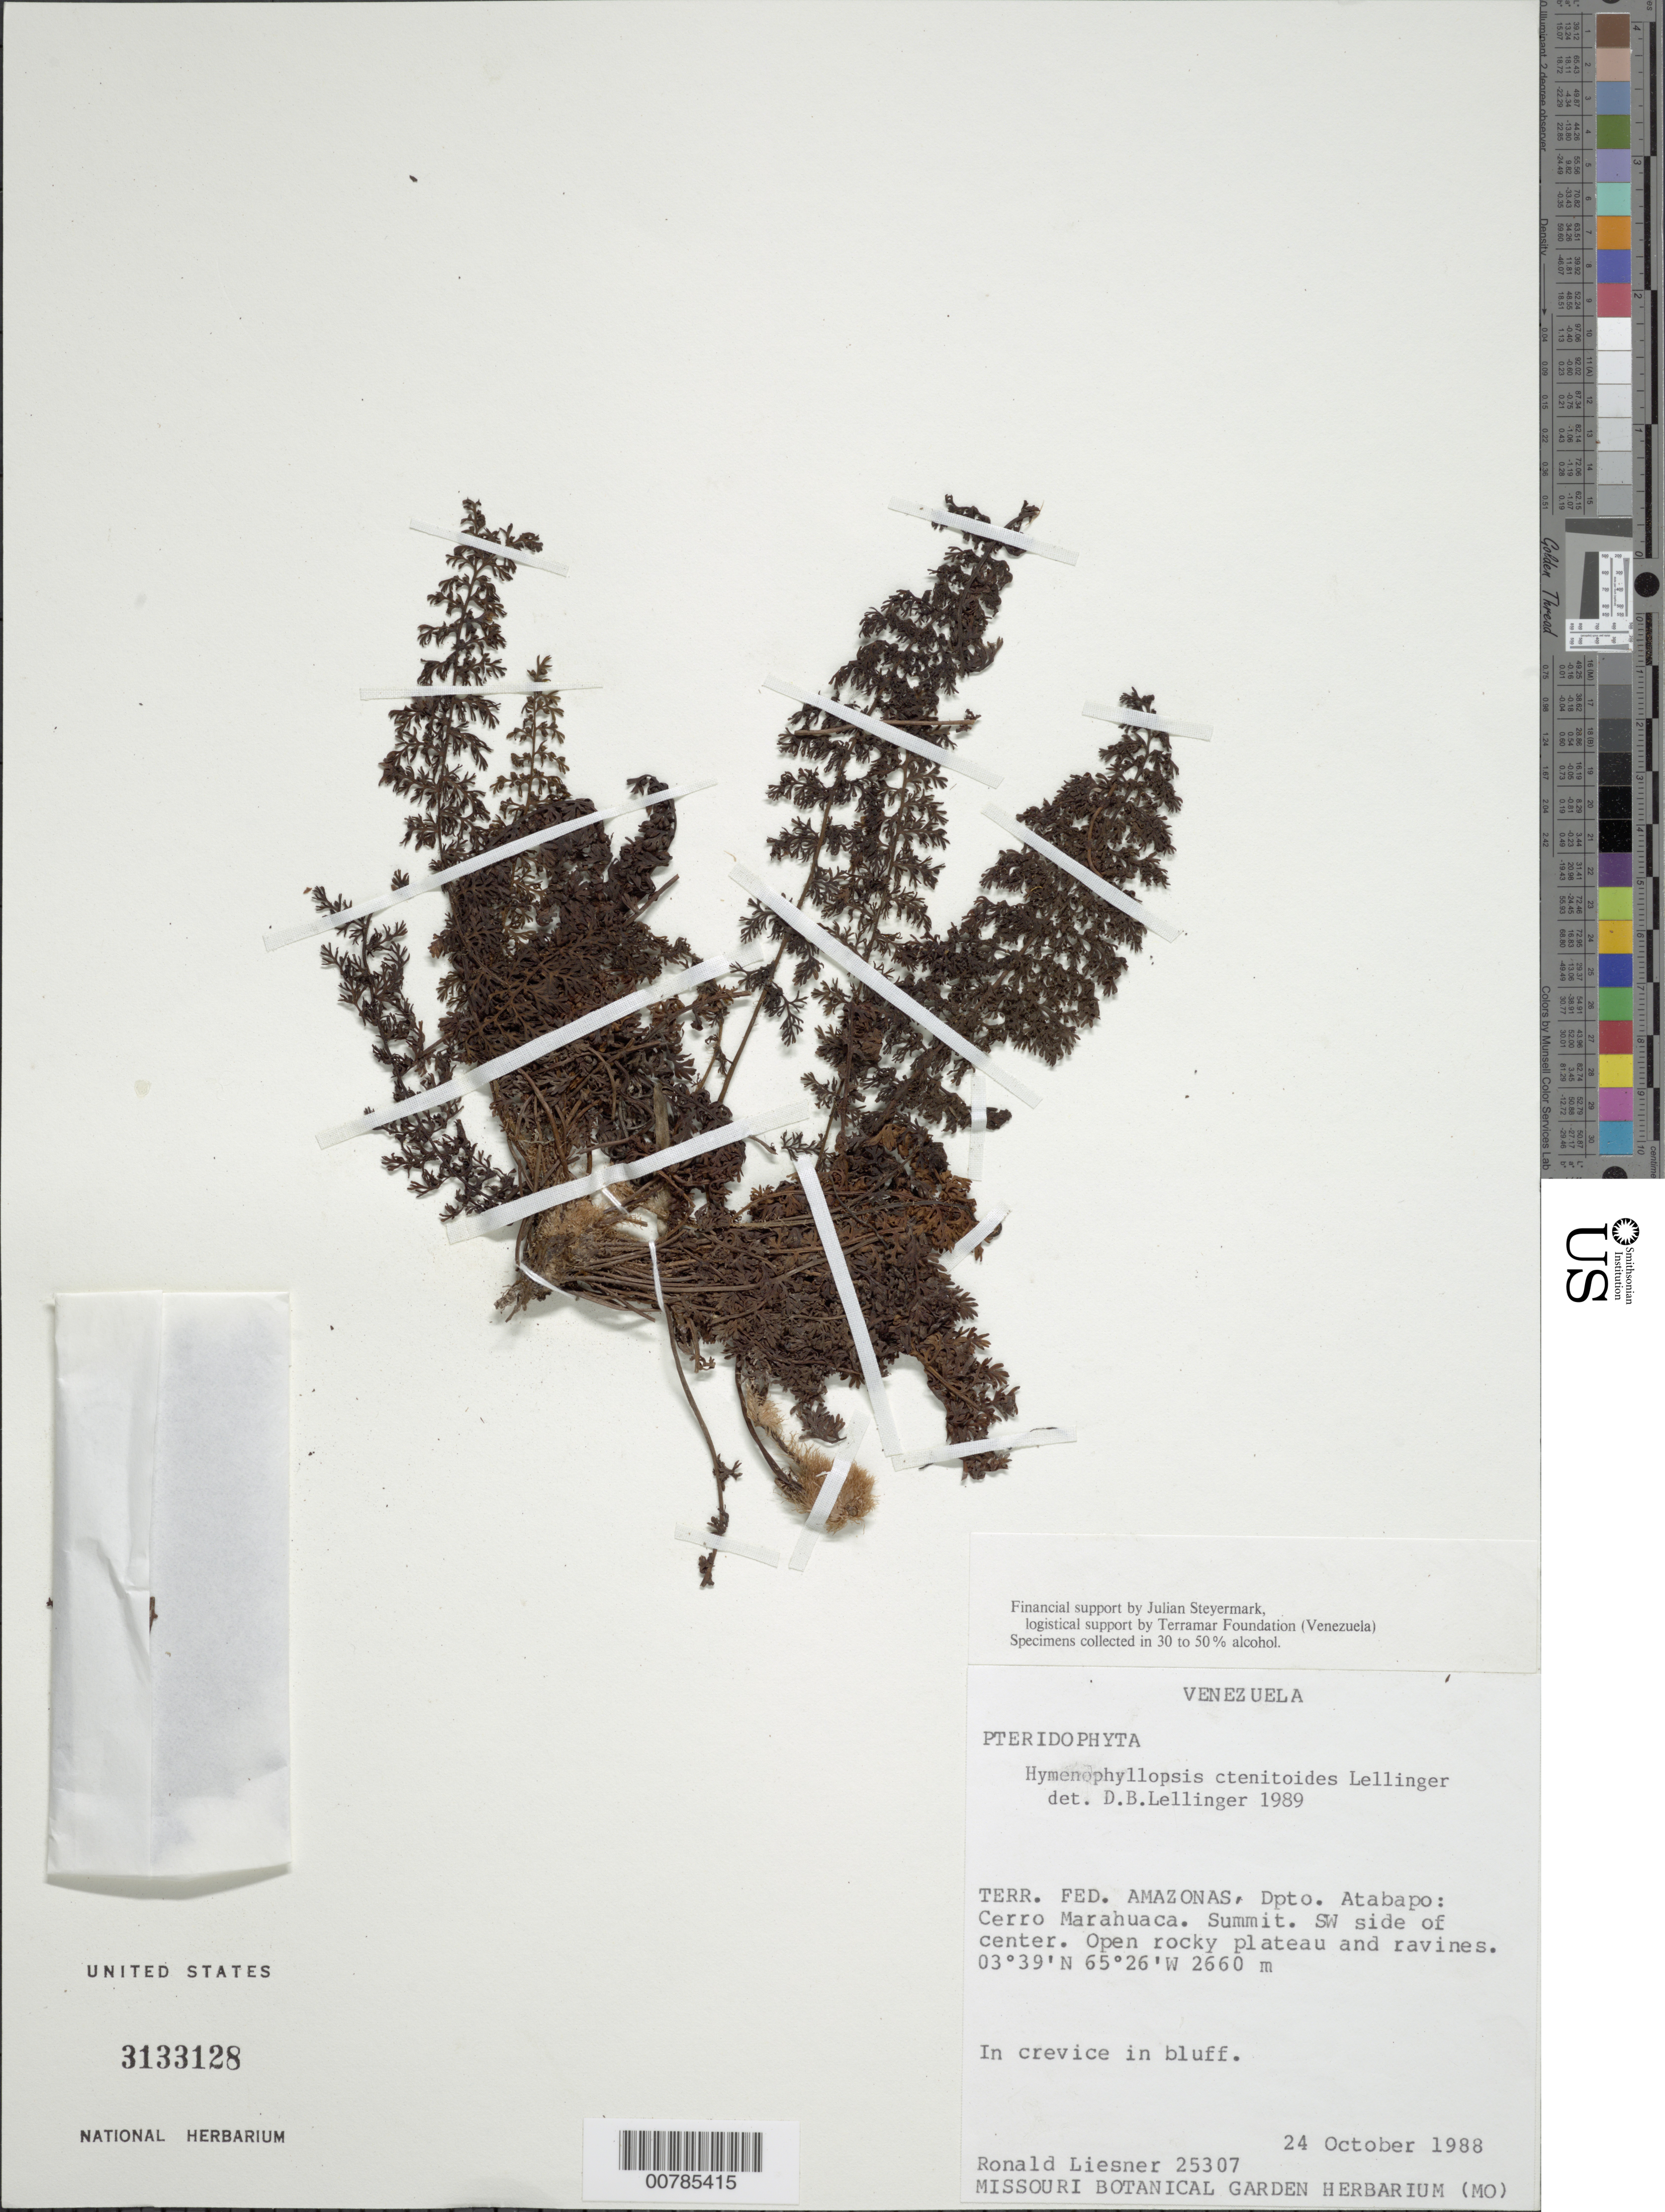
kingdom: Plantae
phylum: Tracheophyta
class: Polypodiopsida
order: Cyatheales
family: Cyatheaceae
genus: Cyathea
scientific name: Cyathea ctenitoides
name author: (Lellinger) Christenh.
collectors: R. L. Liesner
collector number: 25307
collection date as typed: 24-Oct-88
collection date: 1988-10-24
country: Venezuela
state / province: Amazonas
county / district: Atabapo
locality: Cerro Marahuaca, summit, SW side of center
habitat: Open rocky plateau and ravines; in crevice in bluff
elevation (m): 2660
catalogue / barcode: US 3133128